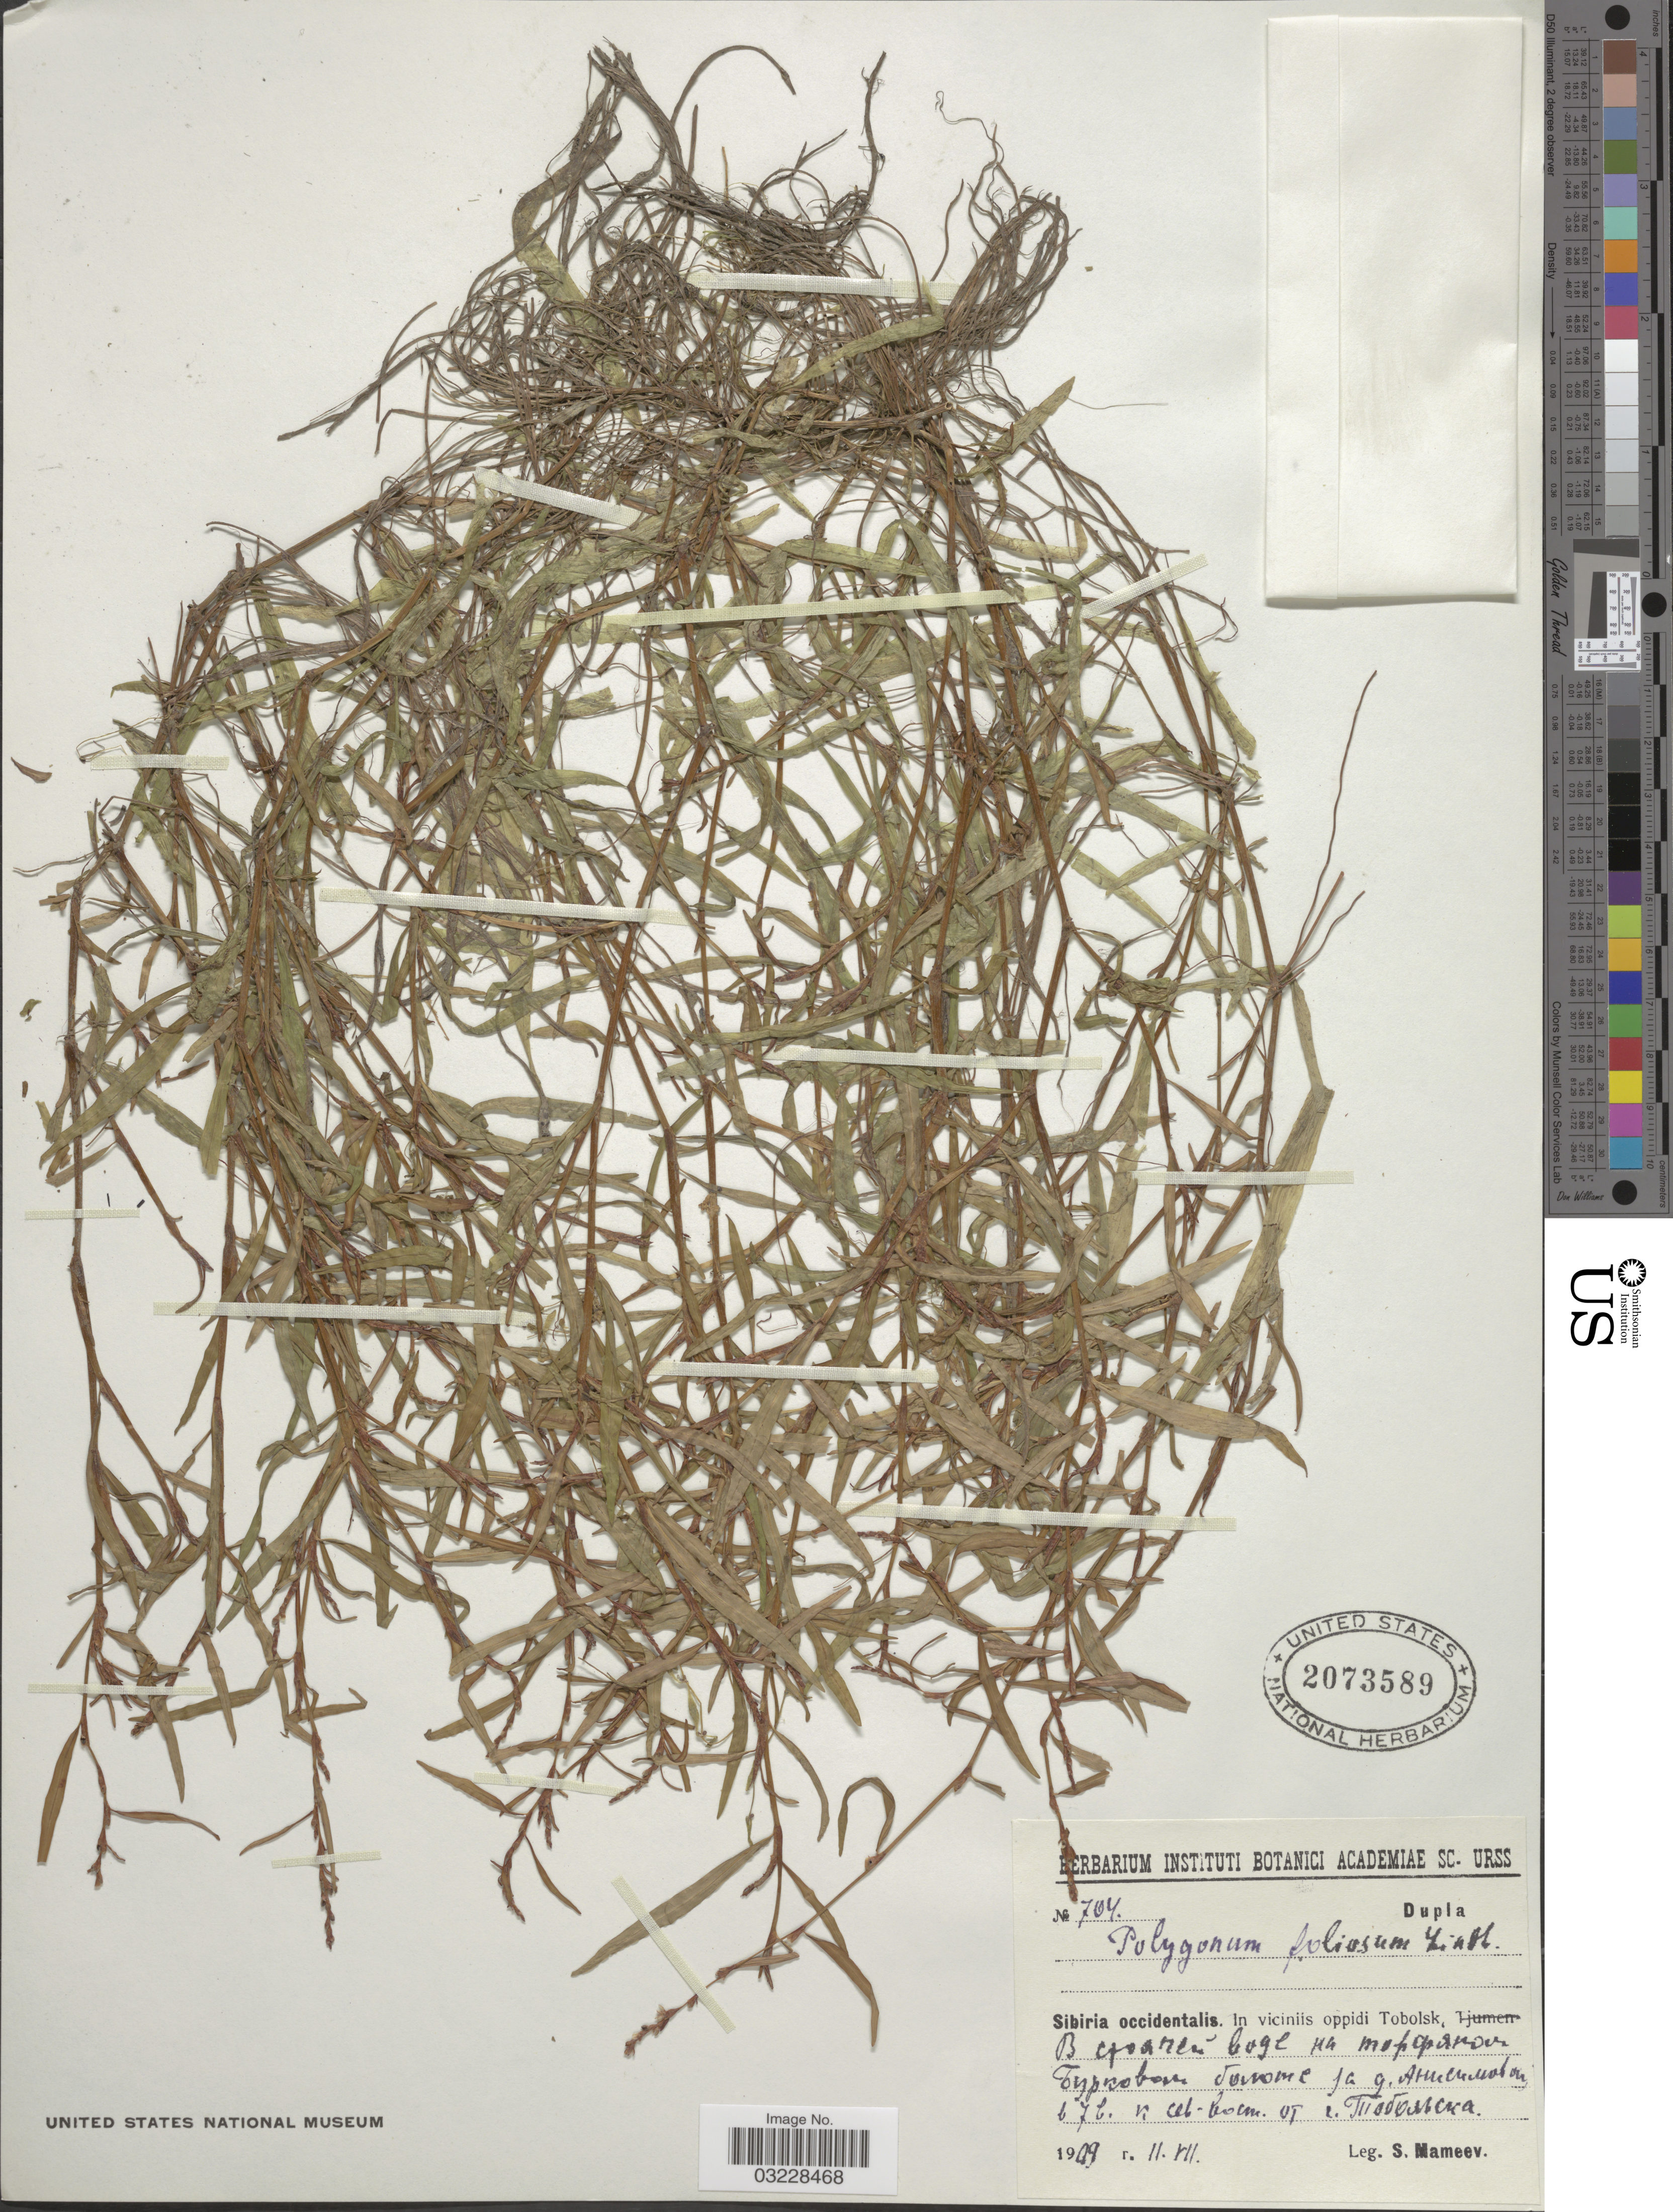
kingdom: Plantae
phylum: Tracheophyta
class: Magnoliopsida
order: Caryophyllales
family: Polygonaceae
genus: Polygonum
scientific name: Polygonum foliosum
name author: H. Lindb.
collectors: S. Mameev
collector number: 704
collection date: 1909-07-11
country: Russian Federation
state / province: Tyumen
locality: Sibiria occidentalis. In viciniis oppidi Tobolsk, X.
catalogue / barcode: US 2073589